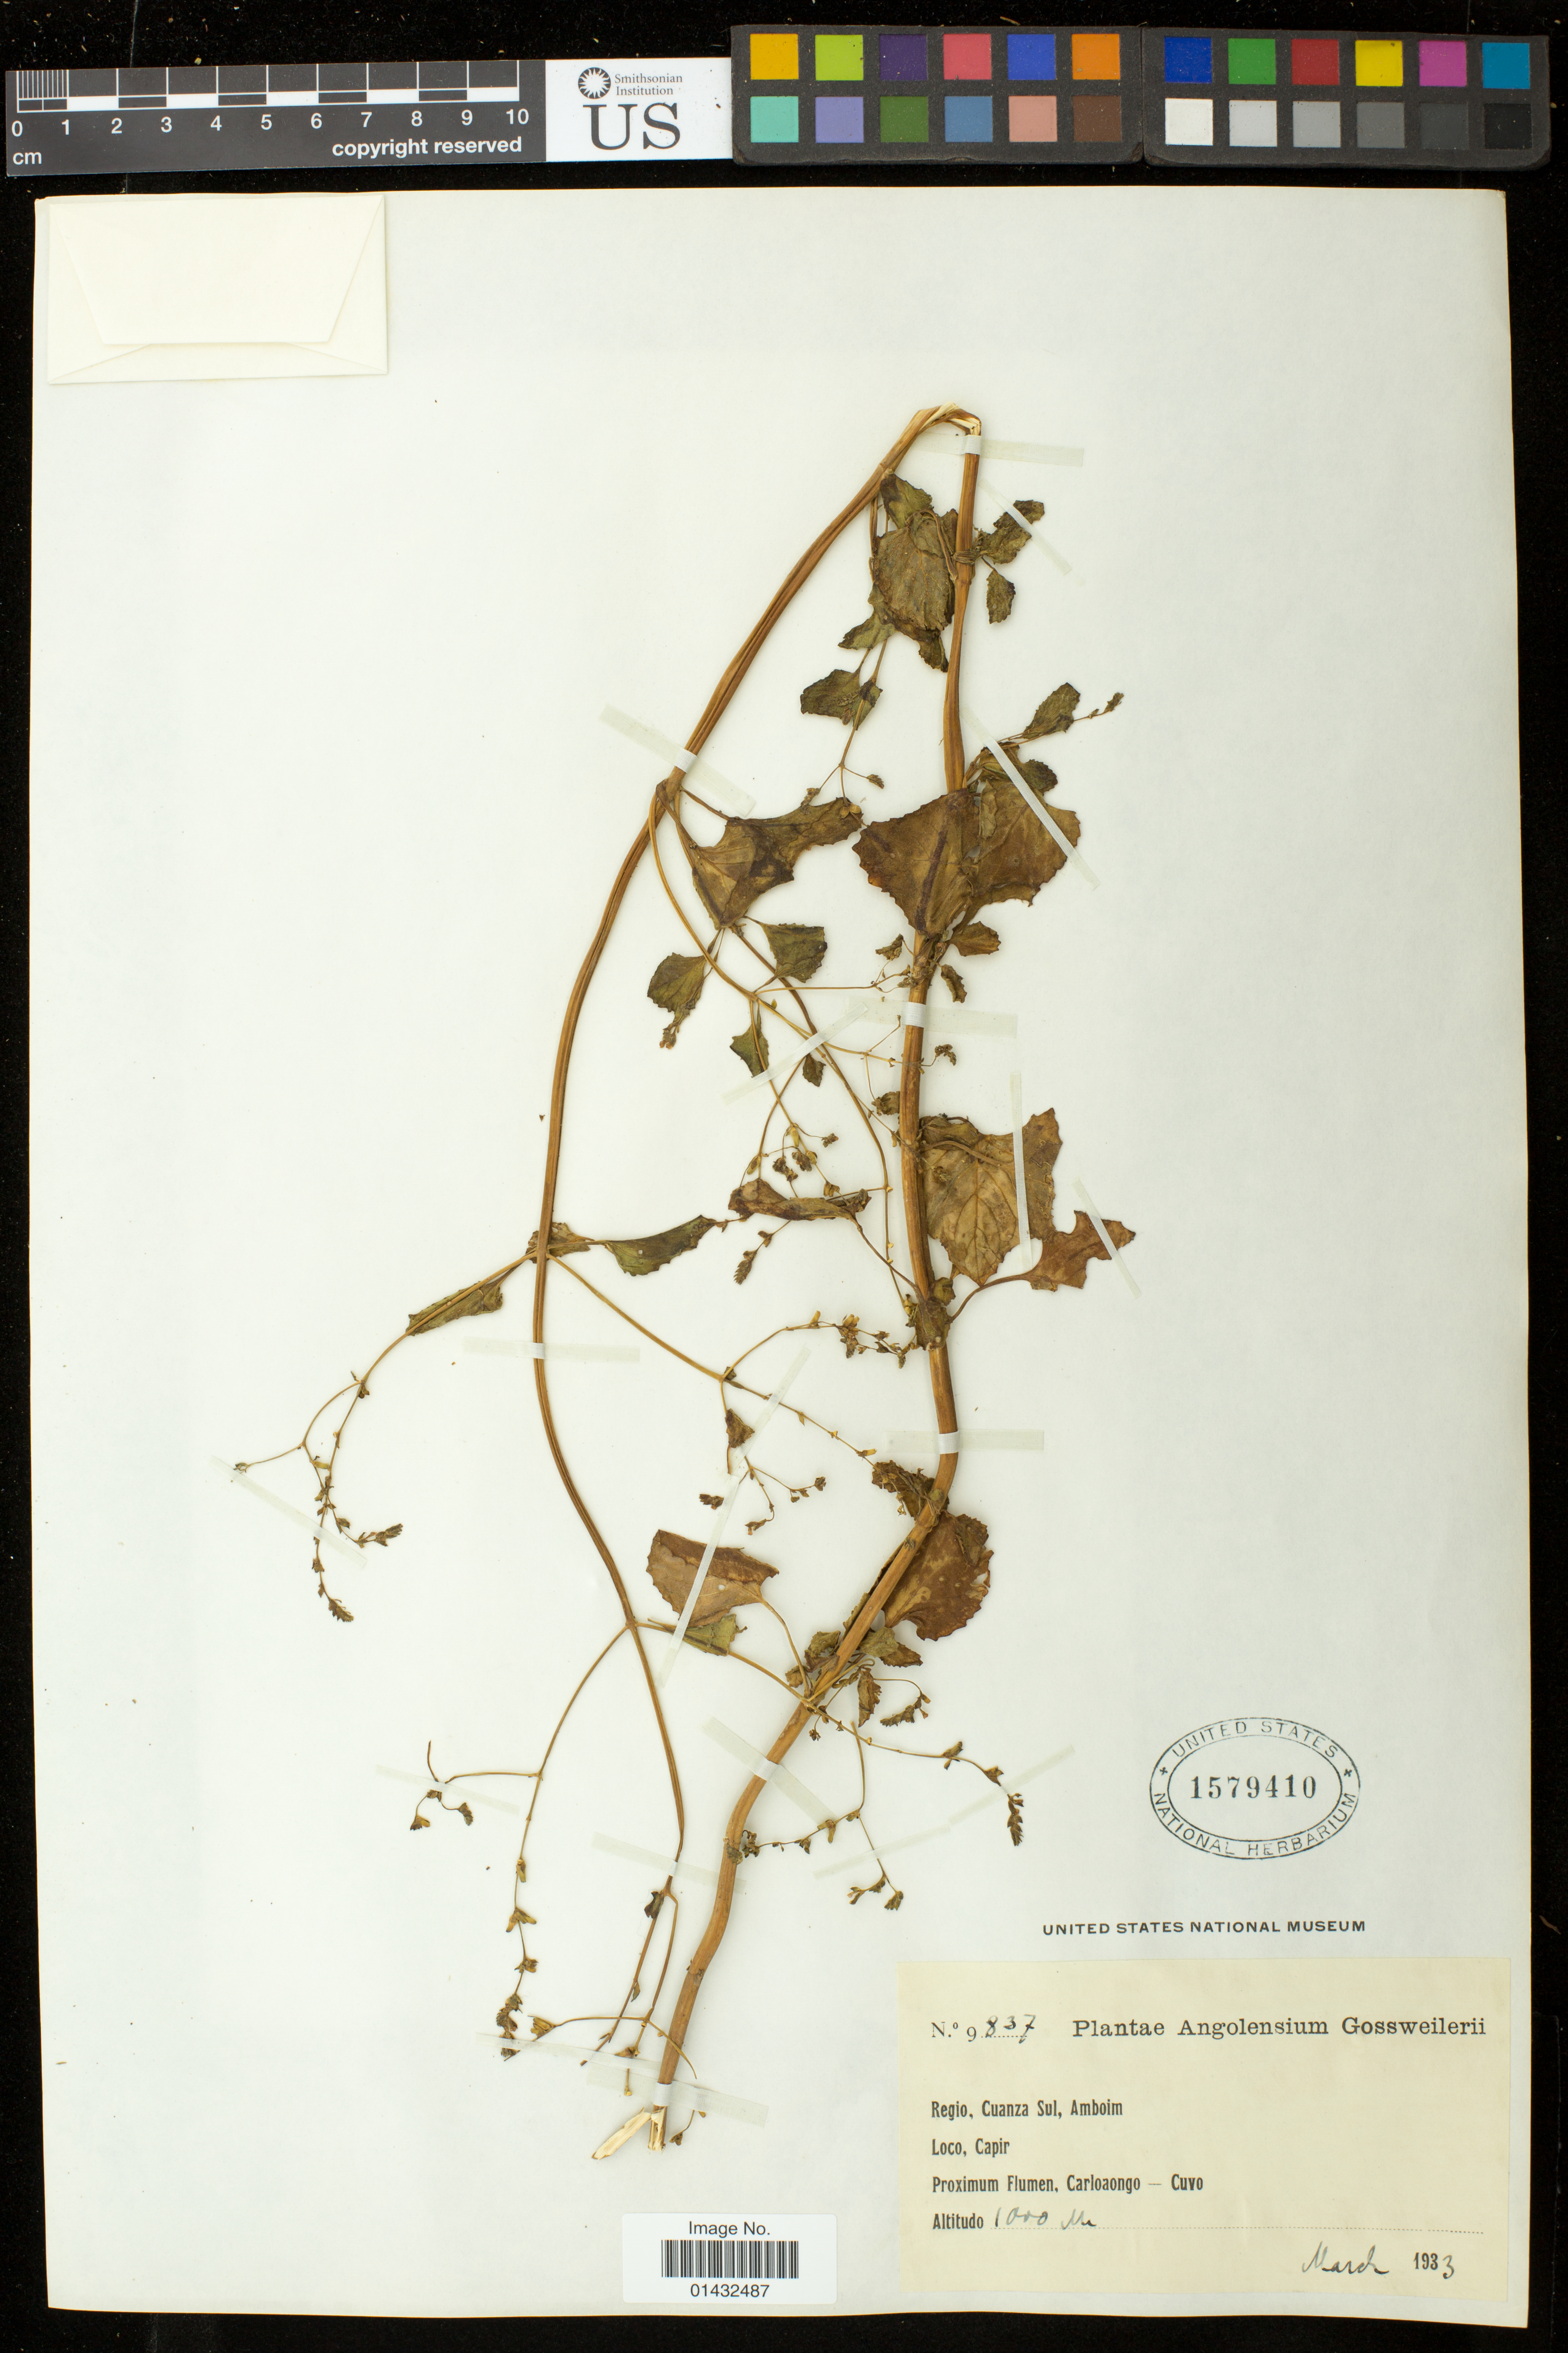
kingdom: Plantae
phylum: Tracheophyta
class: Magnoliopsida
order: Malpighiales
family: Euphorbiaceae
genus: Euphorbia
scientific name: Euphorbia sp.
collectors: J. Gossweiler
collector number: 9837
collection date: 1933-03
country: Angola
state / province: Cuanza Sul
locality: Regio, Cuanza Sul, Amboim; Loco, Capir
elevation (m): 1000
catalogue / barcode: US 1579410